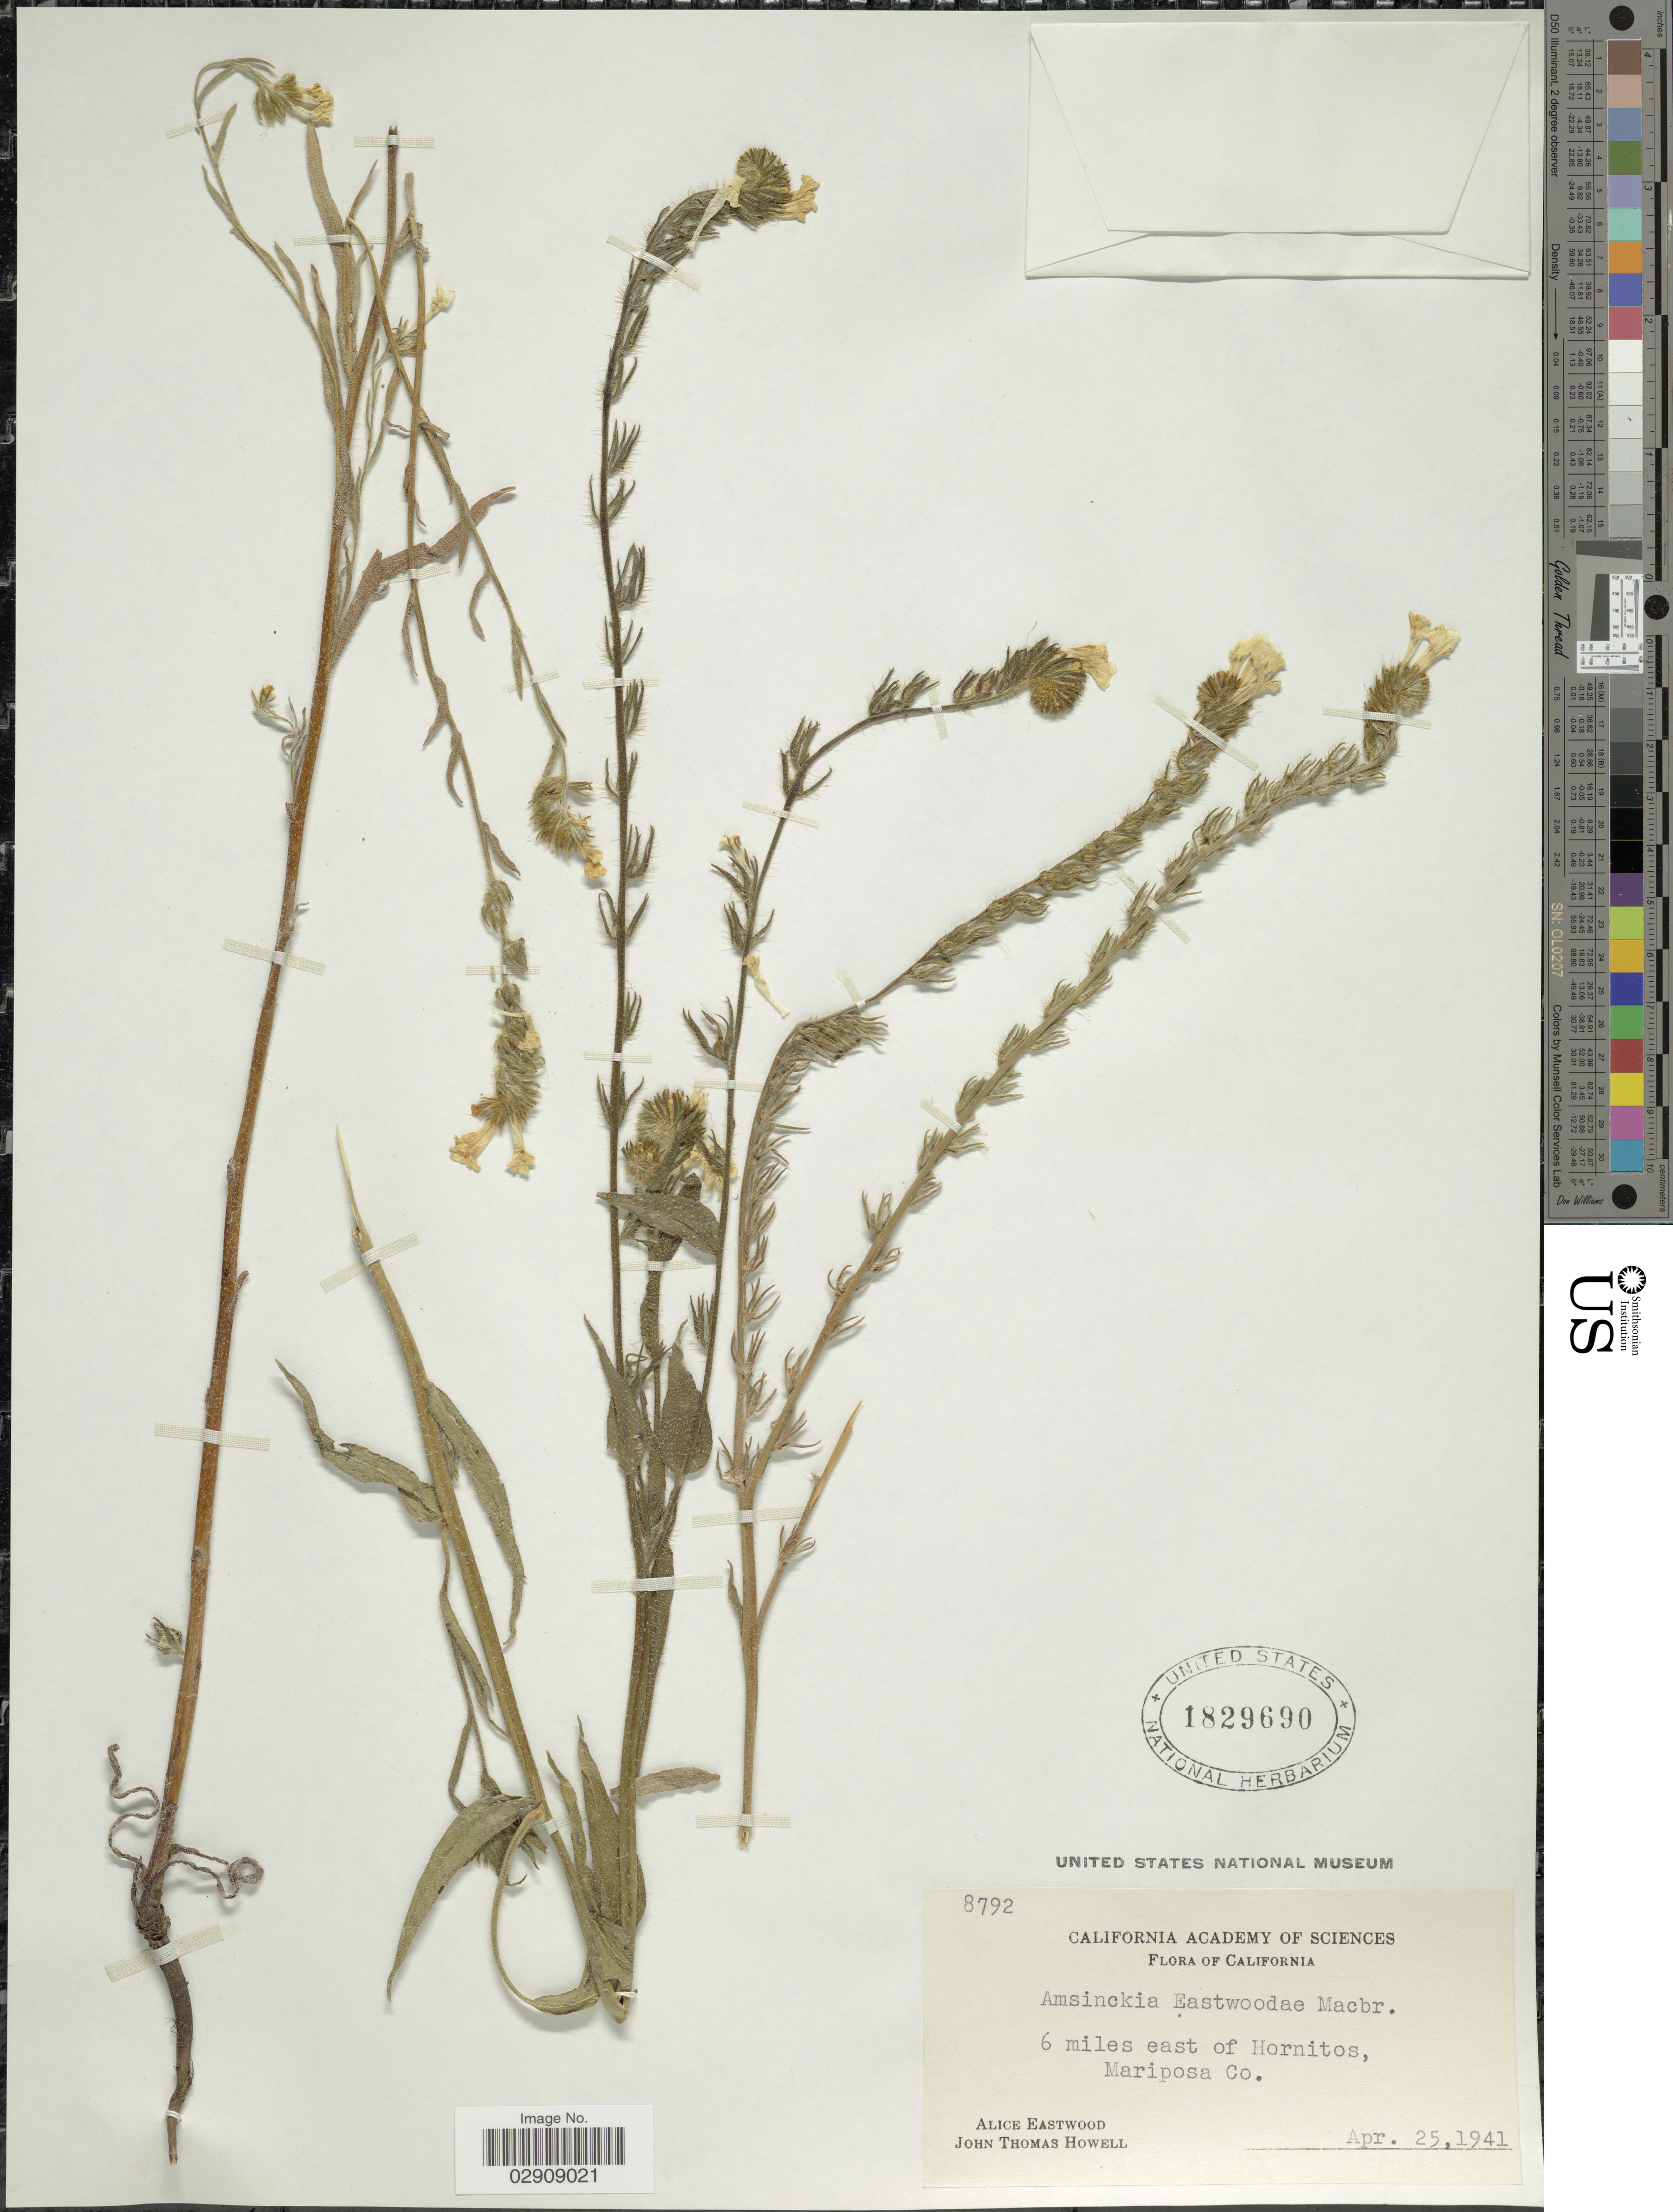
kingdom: Plantae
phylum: Tracheophyta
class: Magnoliopsida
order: Boraginales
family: Boraginaceae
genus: Amsinckia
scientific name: Amsinckia eastwoodiae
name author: J.F. Macbr.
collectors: A. Eastwood & J. T. Howell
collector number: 8792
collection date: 1941-04-25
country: United States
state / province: California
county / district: Mariposa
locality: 6 miles east of Hornitos, Mariposa Co. California.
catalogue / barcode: US 1829690